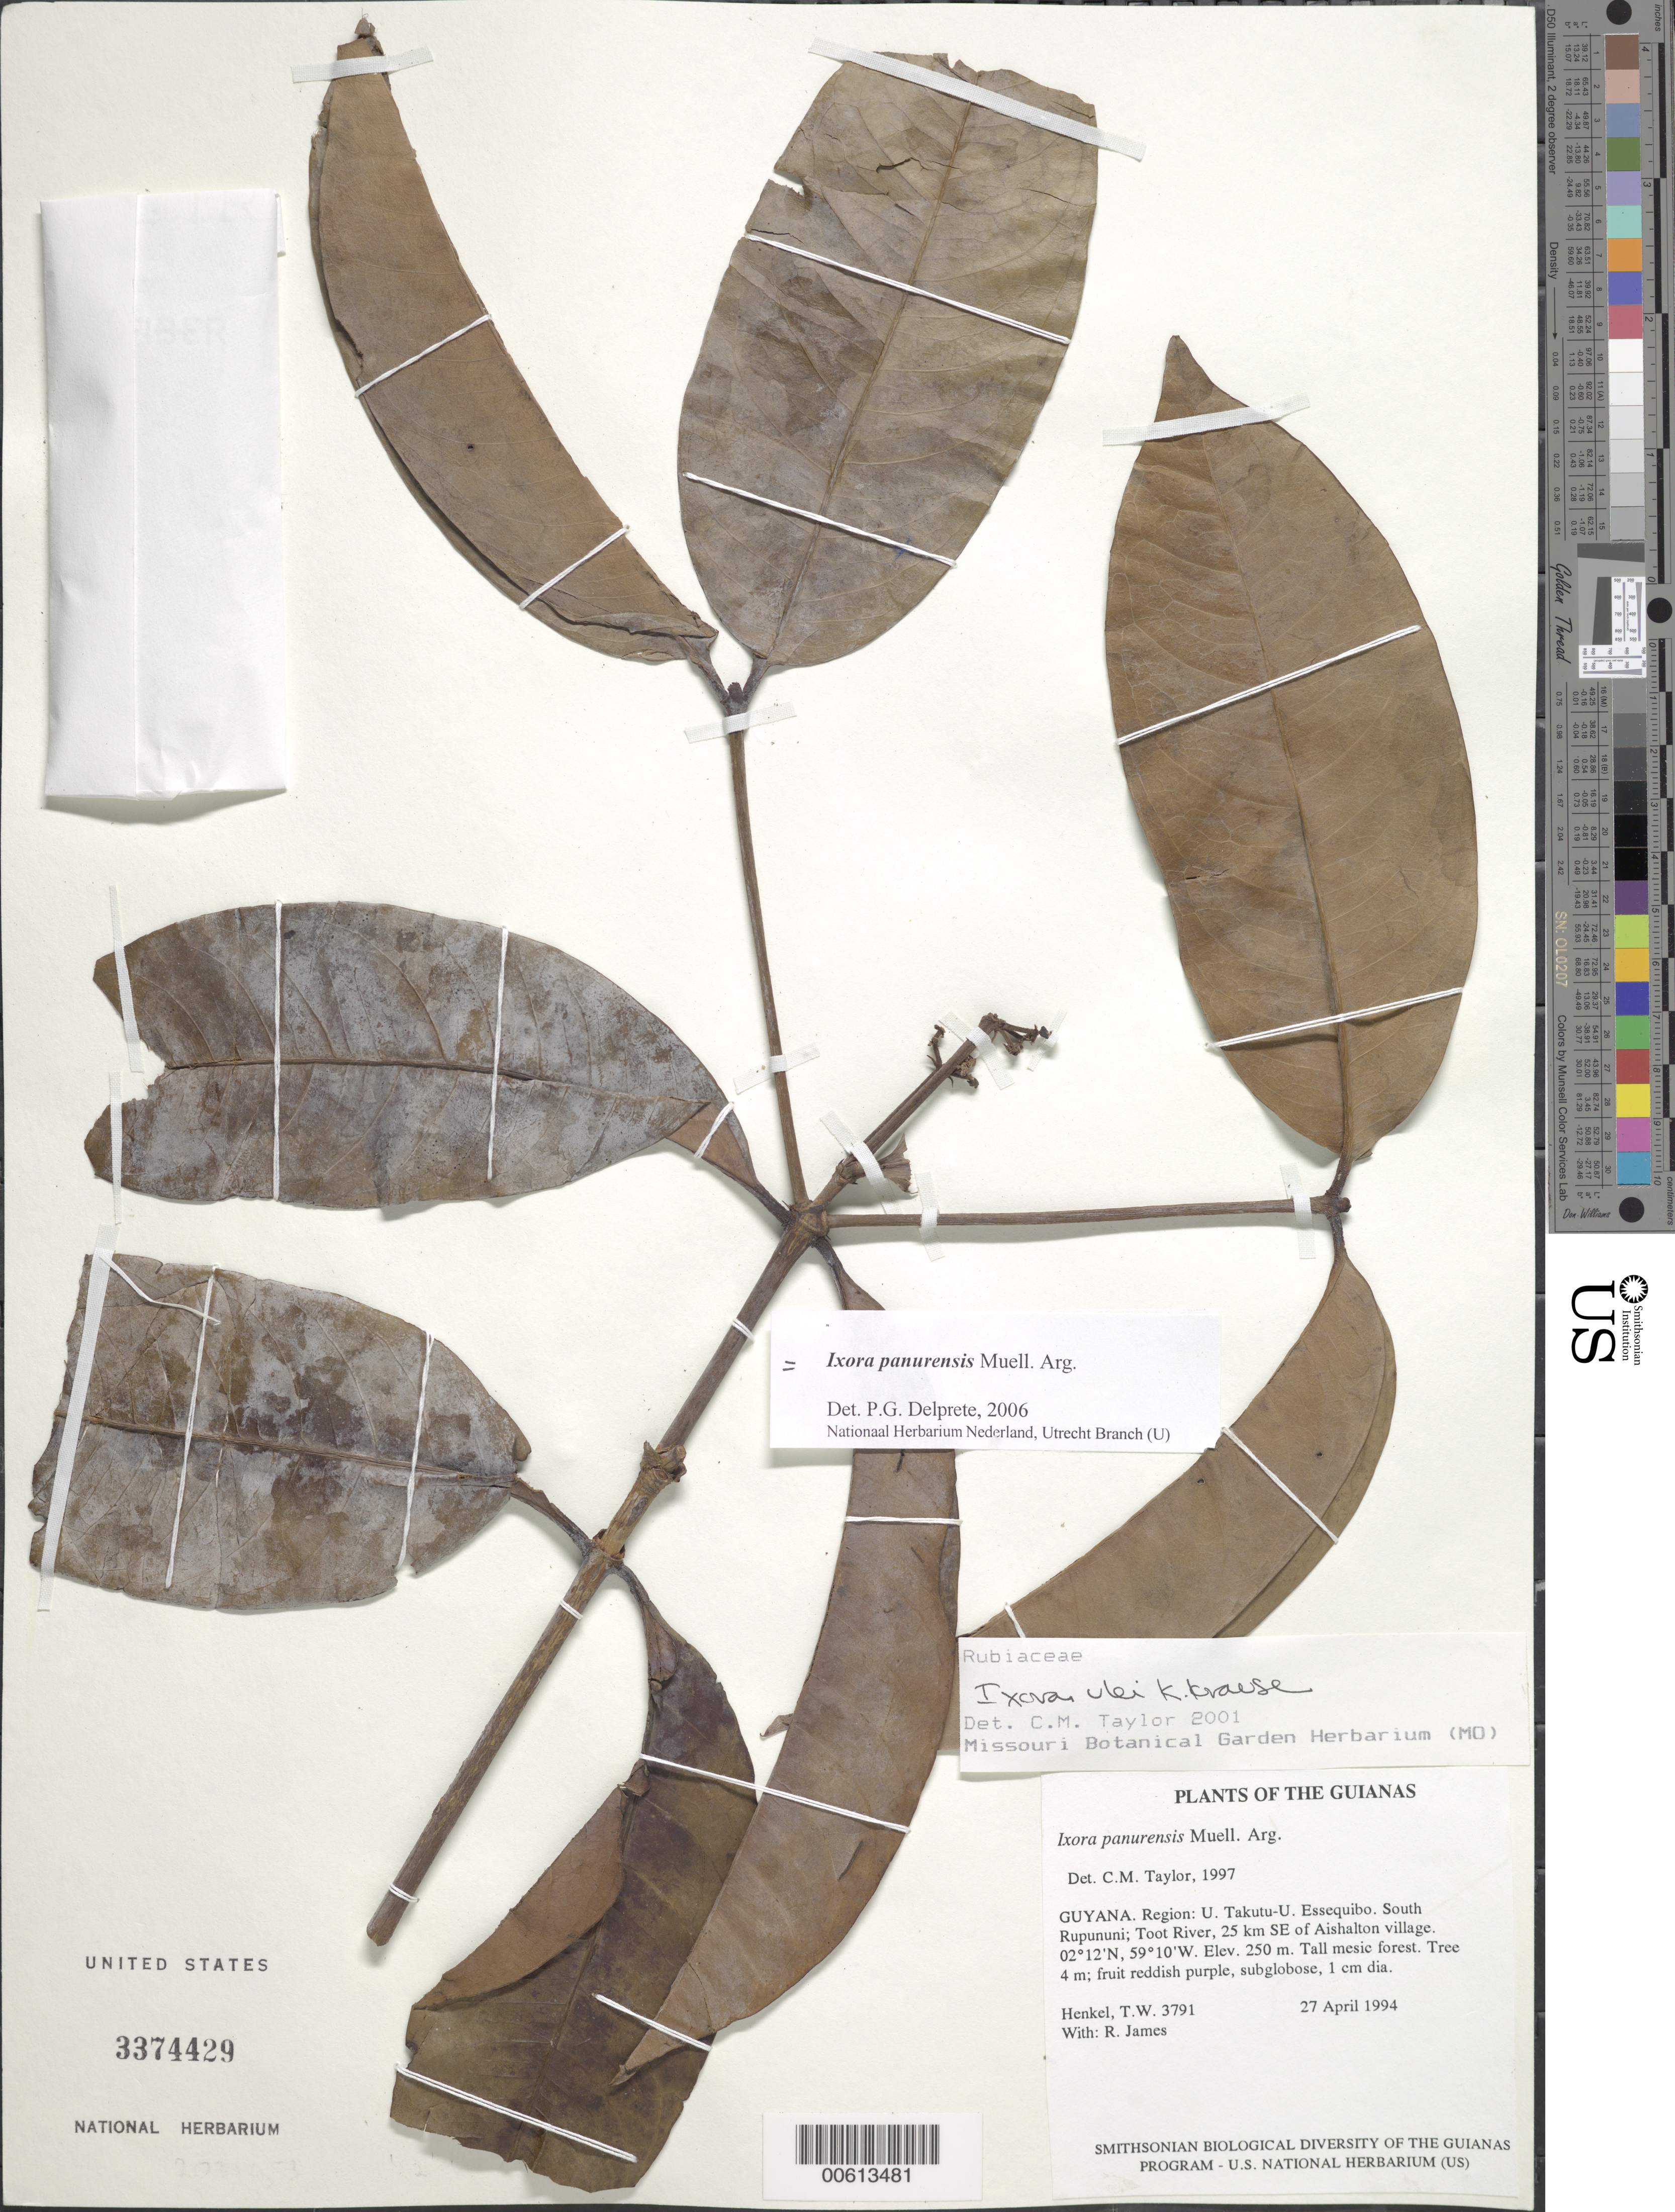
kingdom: Plantae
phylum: Tracheophyta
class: Magnoliopsida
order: Gentianales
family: Rubiaceae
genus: Ixora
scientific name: Ixora panurensis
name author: Müll. Arg.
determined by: Delprete, P. G., Herb. de Guyane Cay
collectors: T. Henkel & R. James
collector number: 3791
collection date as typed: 27 April 1994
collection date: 1994-04-27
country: Guyana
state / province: U. Takutu-U. Essequibo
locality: South Rupununi; Toot River, 25 km SE of Aishalton village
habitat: Tall mesic forest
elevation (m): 250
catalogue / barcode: US 3374429